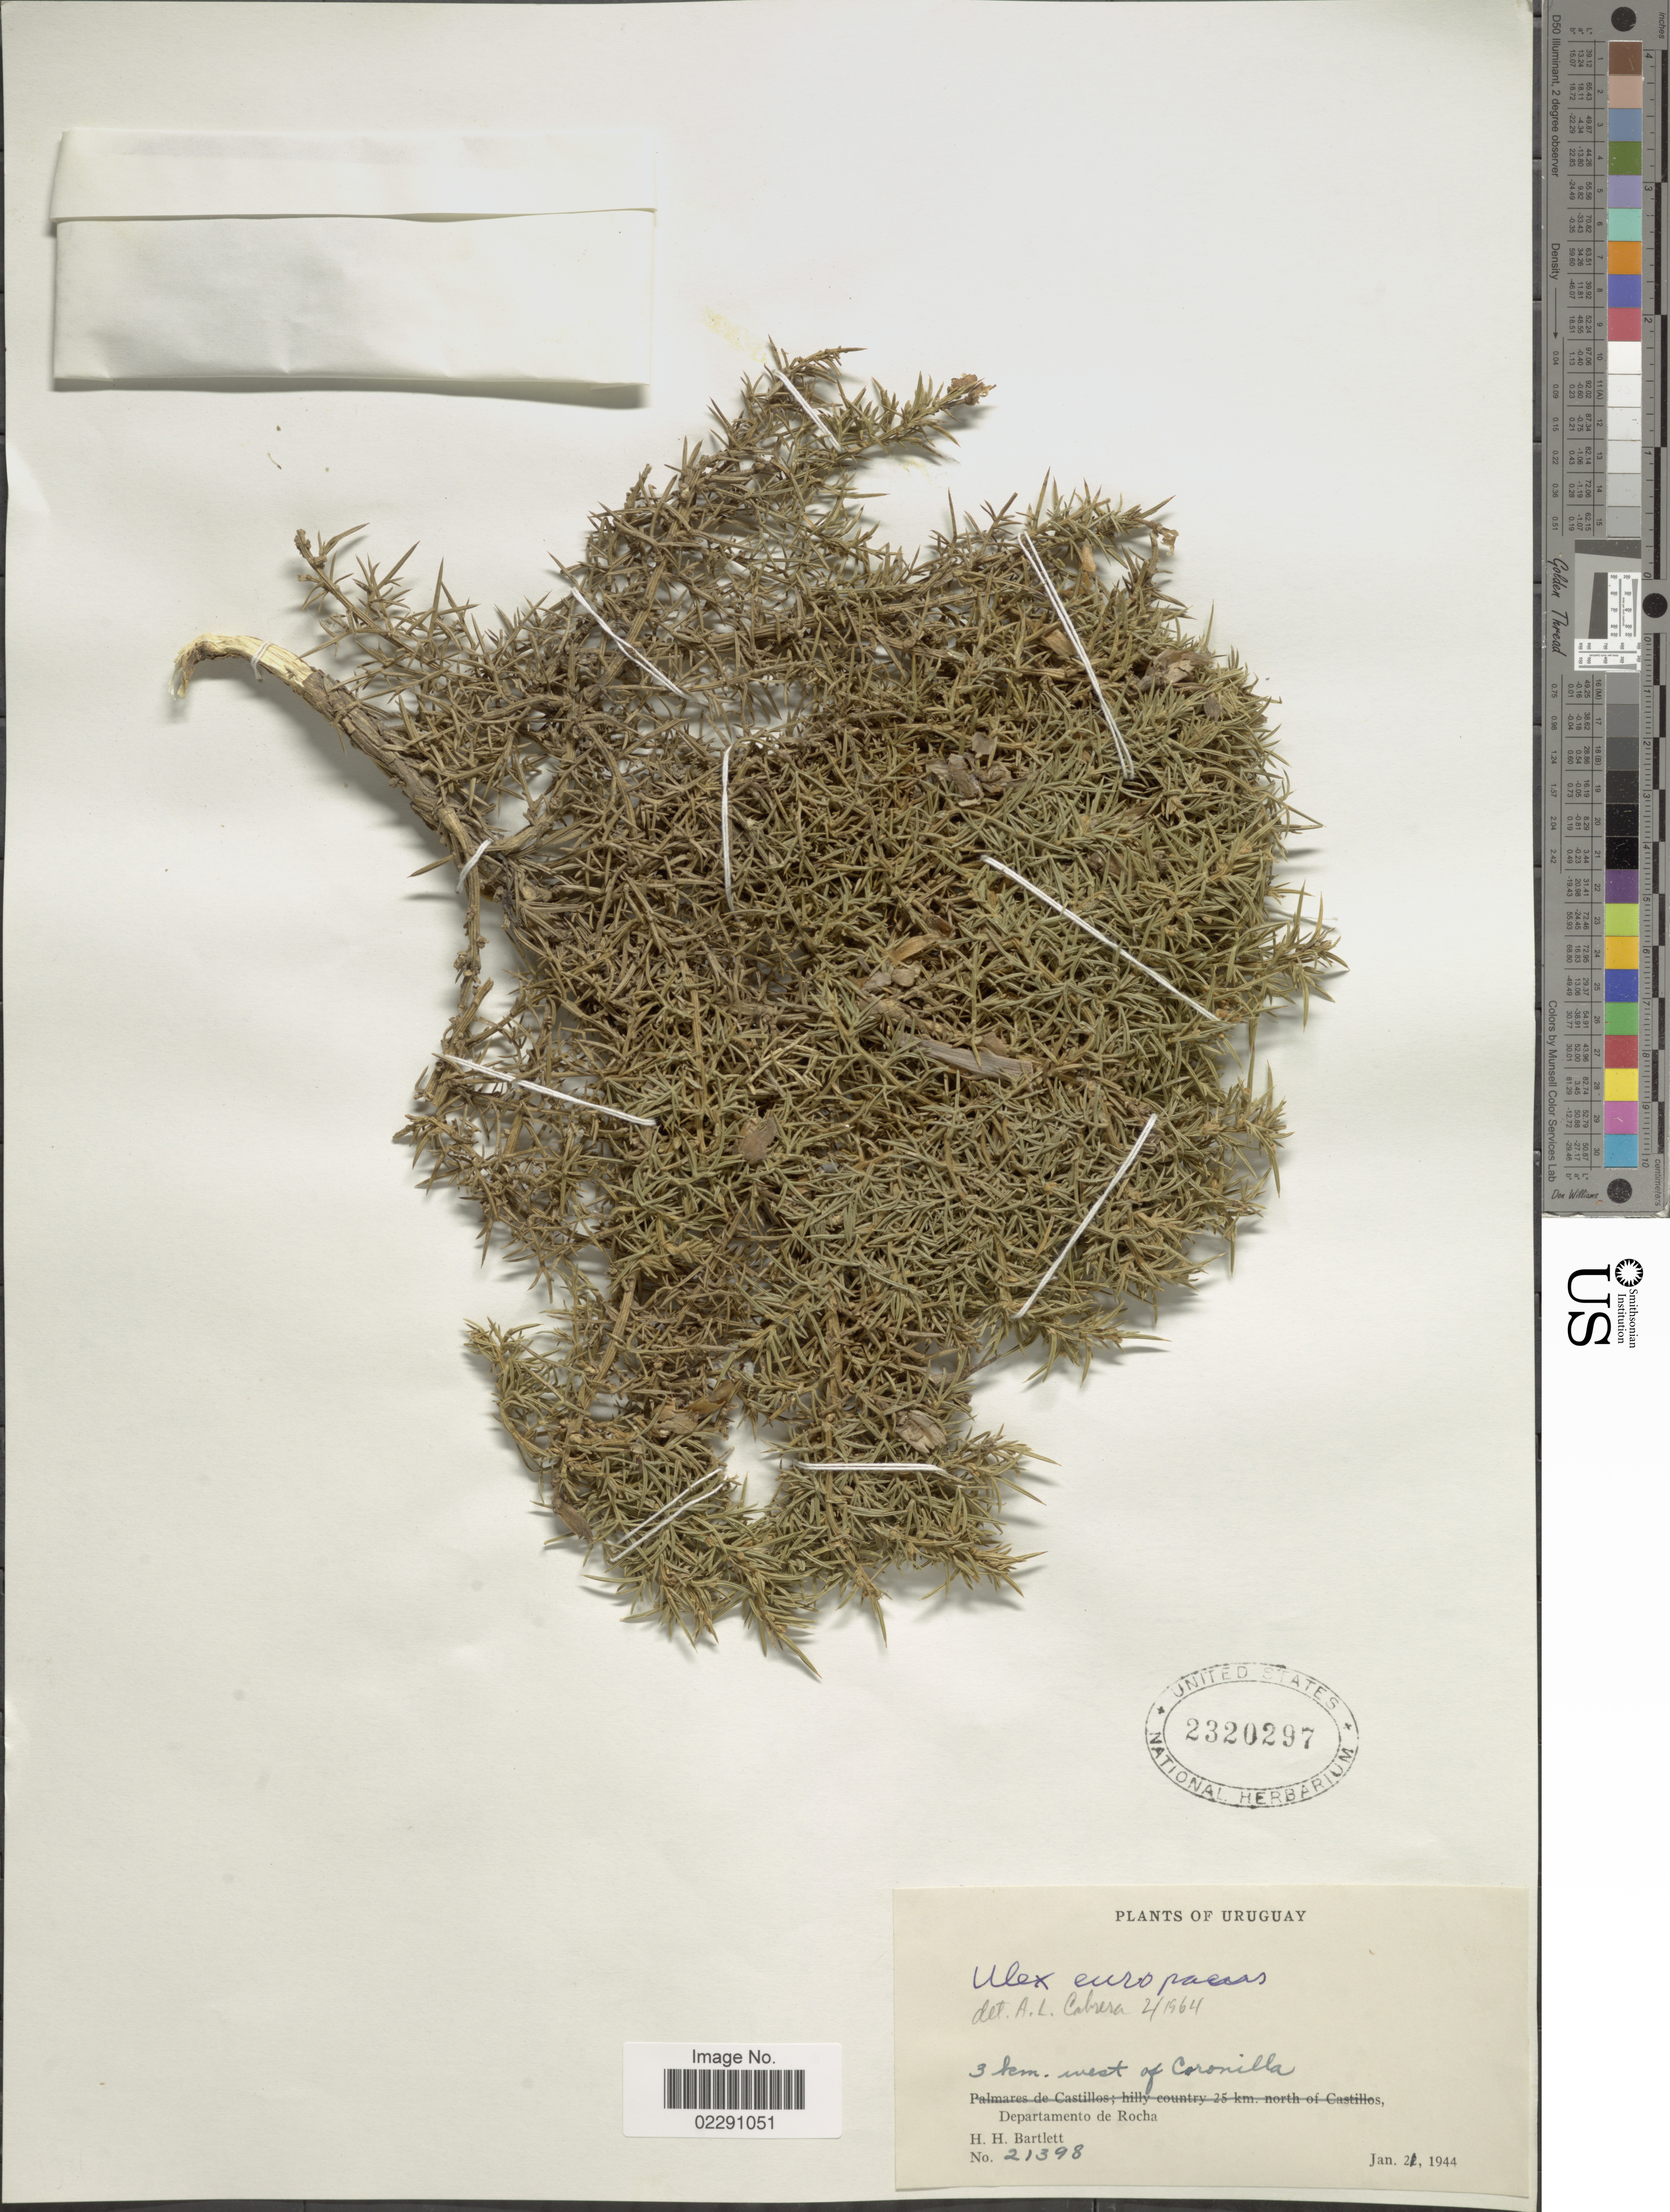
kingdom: Plantae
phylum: Tracheophyta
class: Magnoliopsida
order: Fabales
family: Fabaceae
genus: Ulex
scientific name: Ulex europaeus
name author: L.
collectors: H. H. Bartlett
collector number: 21398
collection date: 1944-01-21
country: Uruguay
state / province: Rocha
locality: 3 km west of Coronilla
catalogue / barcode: US 2320297